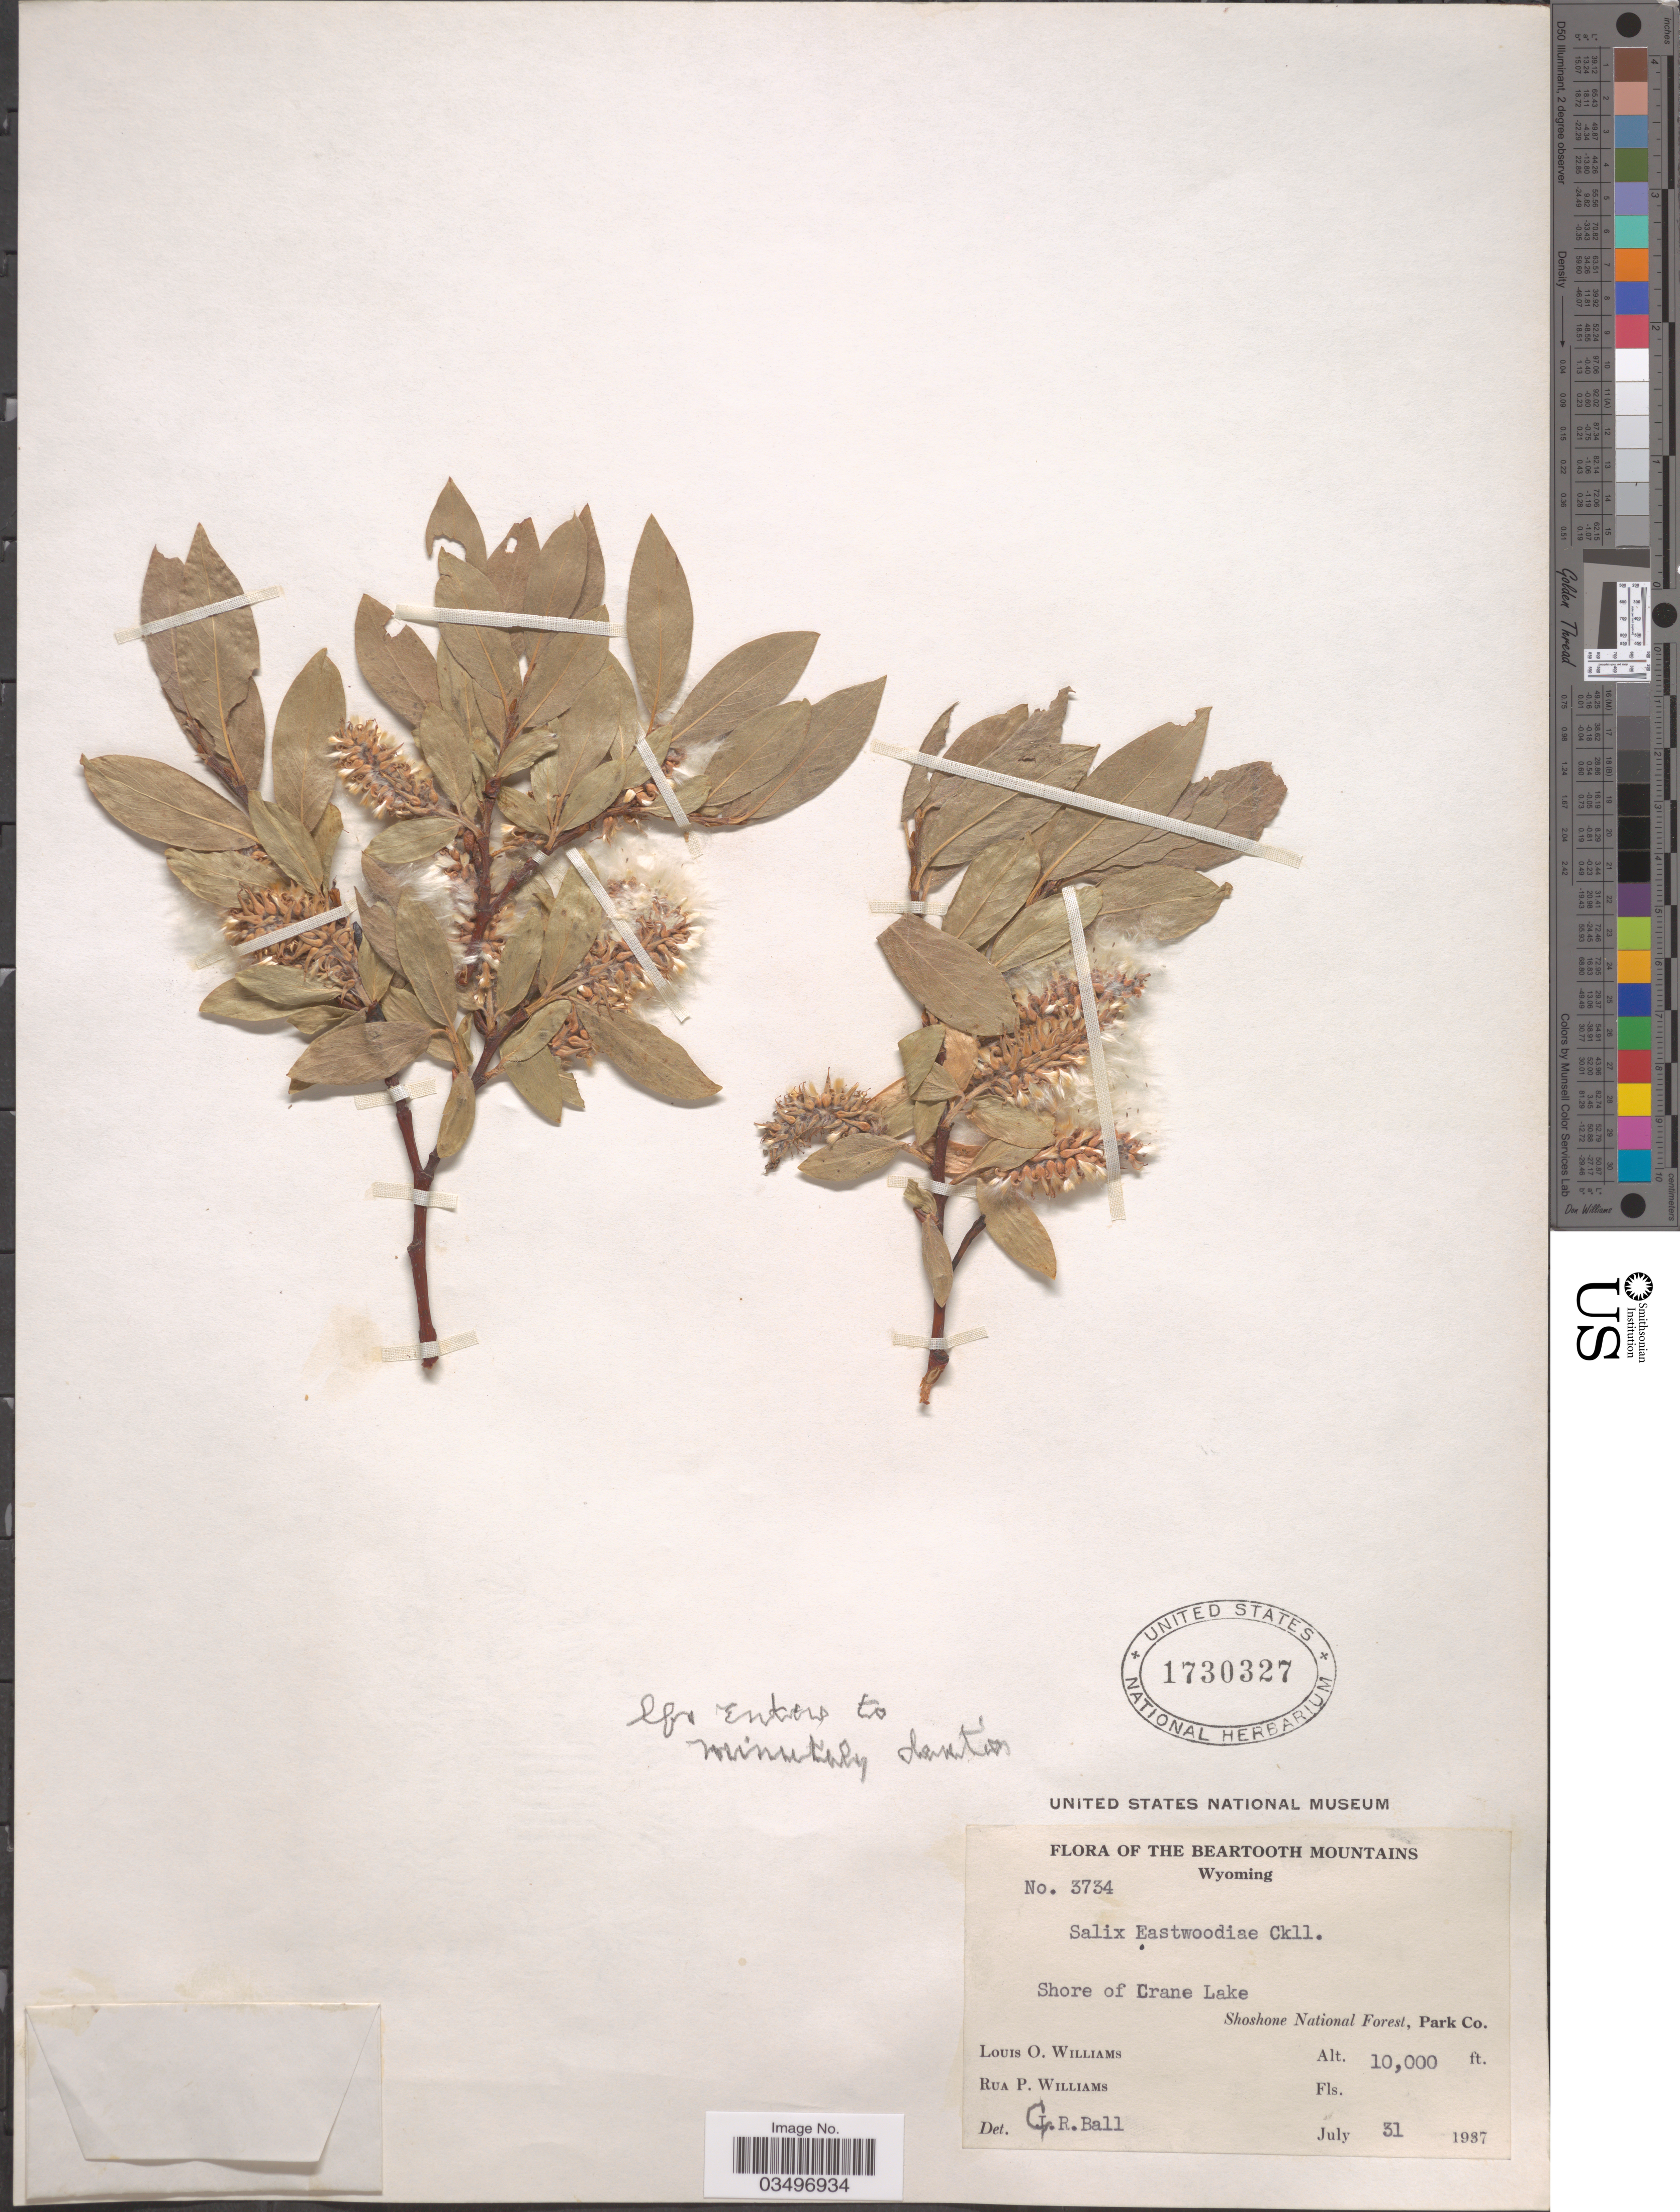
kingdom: Plantae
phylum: Tracheophyta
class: Magnoliopsida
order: Malpighiales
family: Salicaceae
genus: Salix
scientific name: Salix eastwoodiae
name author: Cockerell ex A. Heller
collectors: L. O. Williams & R. P. Williams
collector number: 3734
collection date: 1937-07-31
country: United States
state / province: Wyoming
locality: Beartooth Mountains. Shore of Crane Lake Shoshone National Forest, Park Co.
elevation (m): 3048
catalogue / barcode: US 1730327